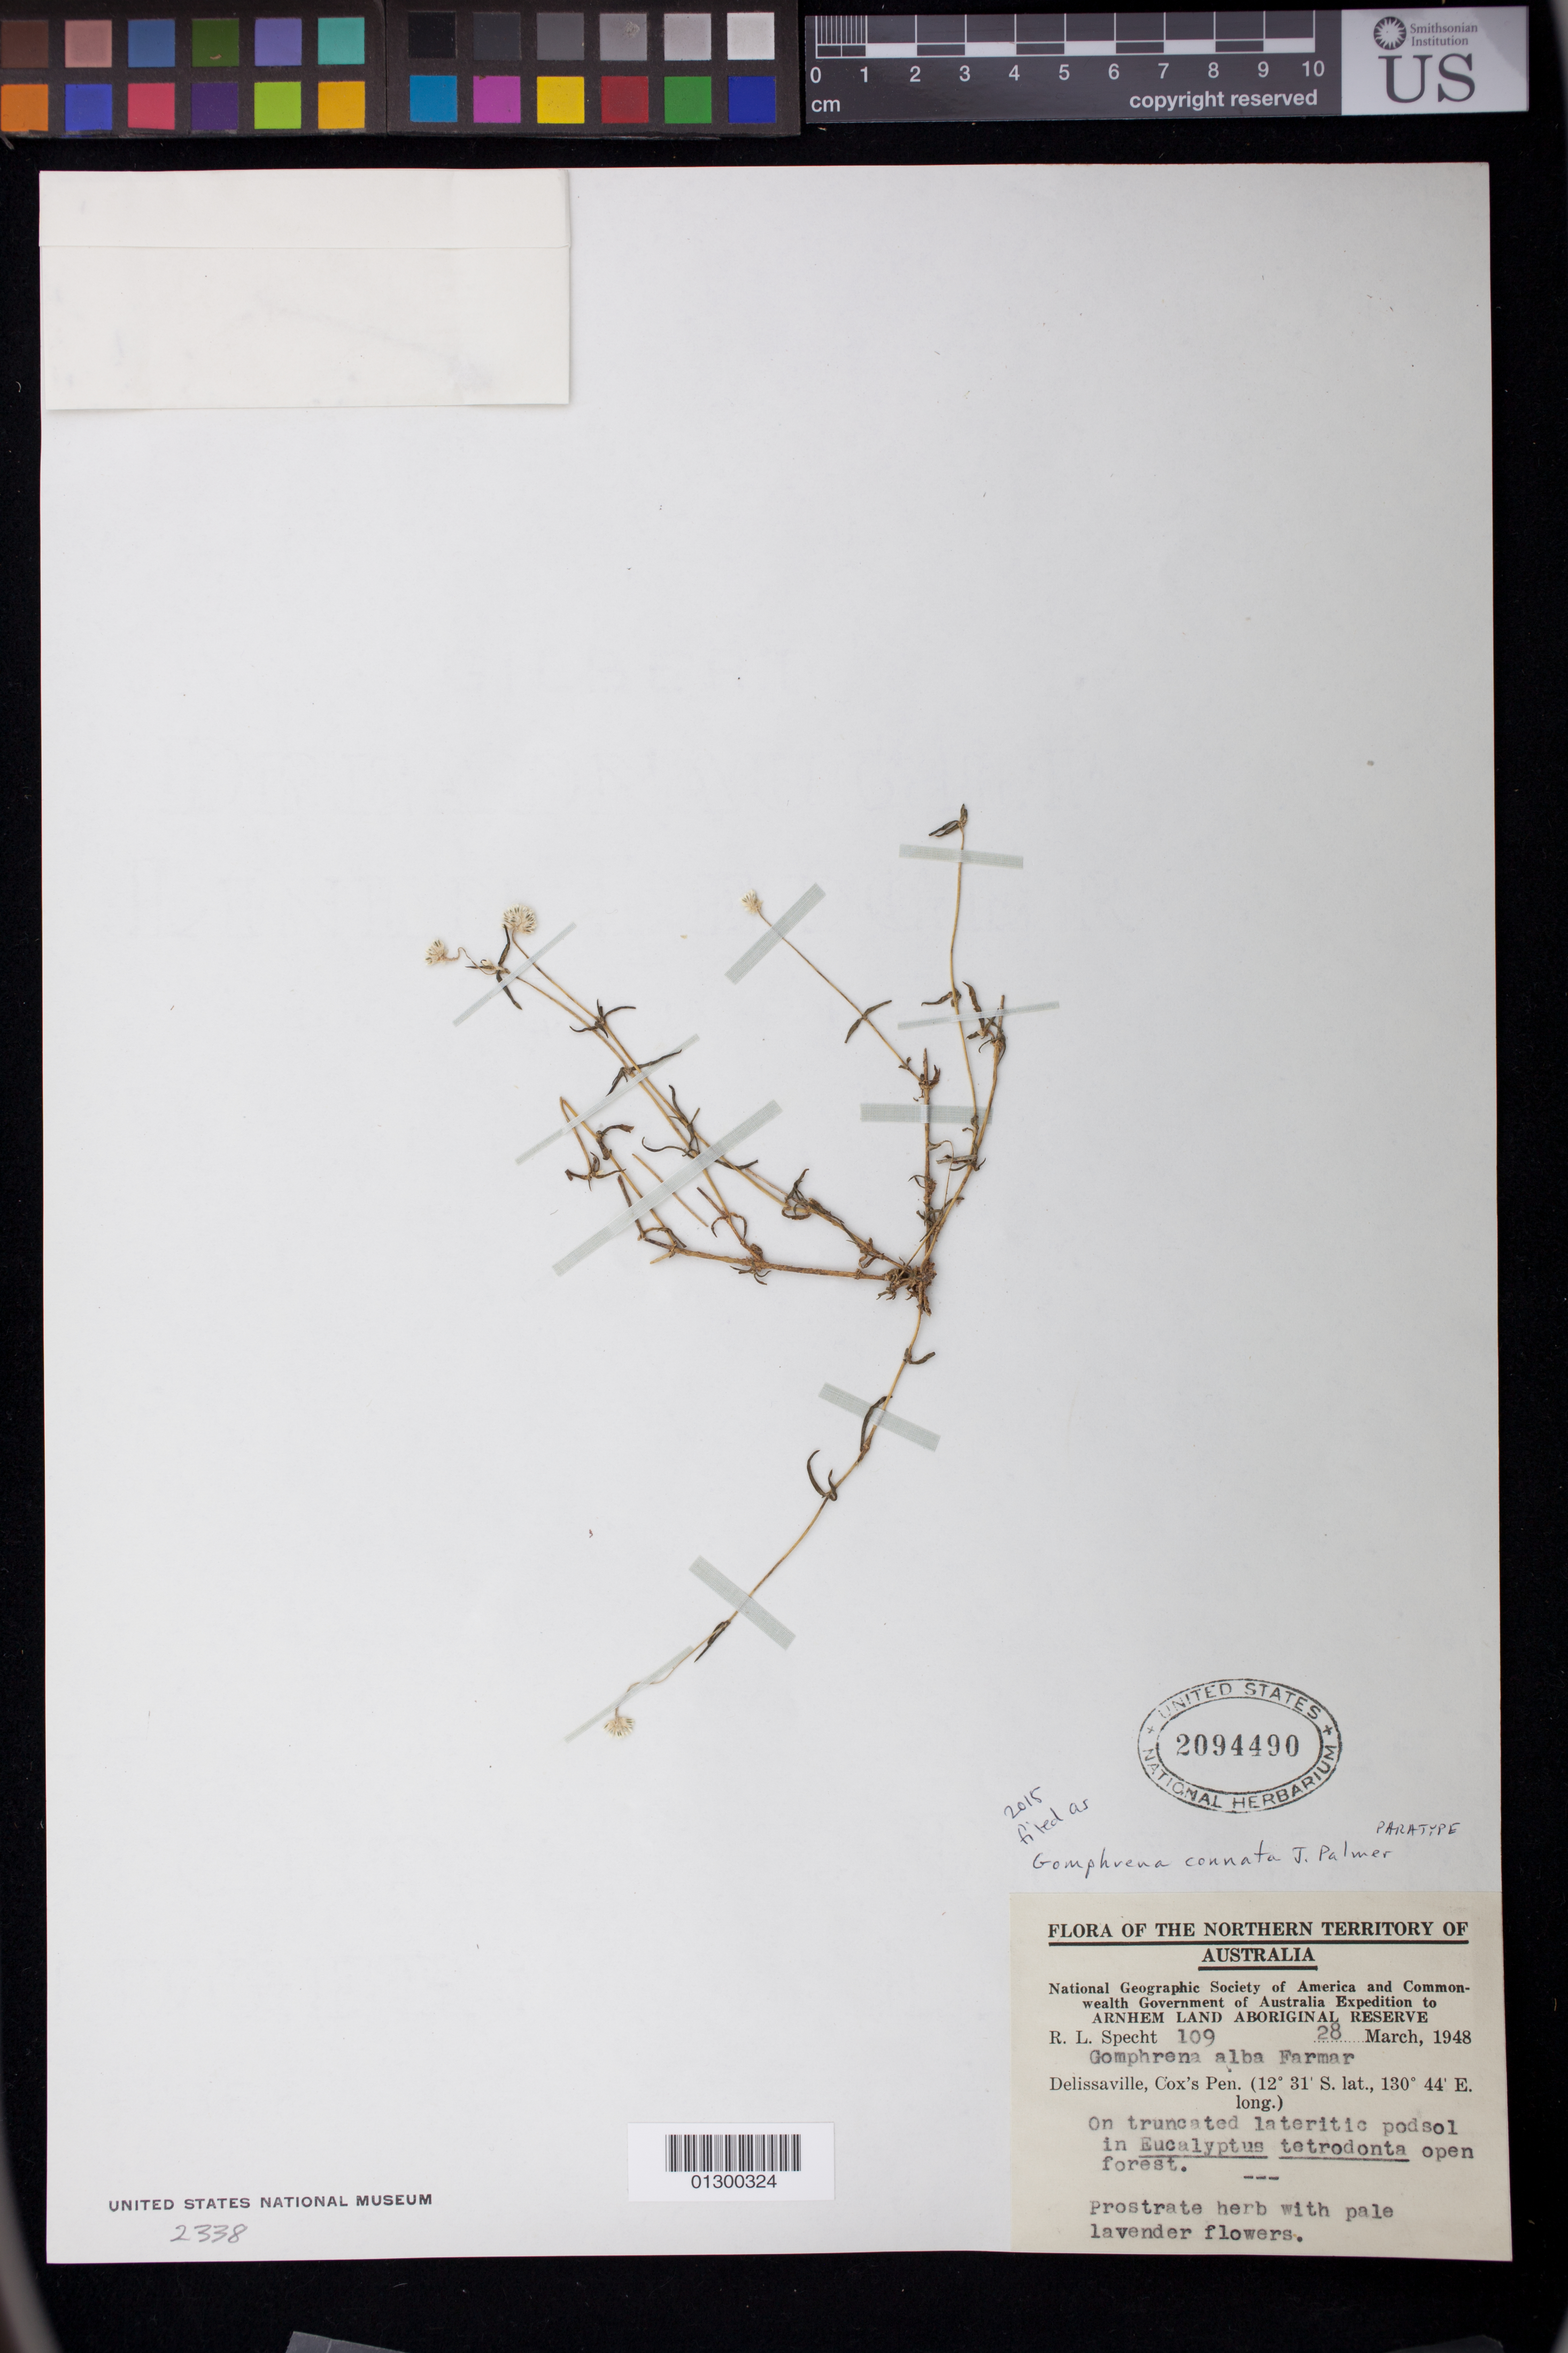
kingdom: Plantae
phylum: Tracheophyta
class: Magnoliopsida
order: Caryophyllales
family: Amaranthaceae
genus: Gomphrena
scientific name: Gomphrena connata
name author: Palmer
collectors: R. L. Specht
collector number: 109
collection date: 1948-03-28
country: Australia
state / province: Northern Territory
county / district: Belyuen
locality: Cox's Pen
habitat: On truncated podsol in Eucalyptus tetrodonta open forest.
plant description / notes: Prostrate herb with pale lavender flowers.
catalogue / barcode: US 2094490